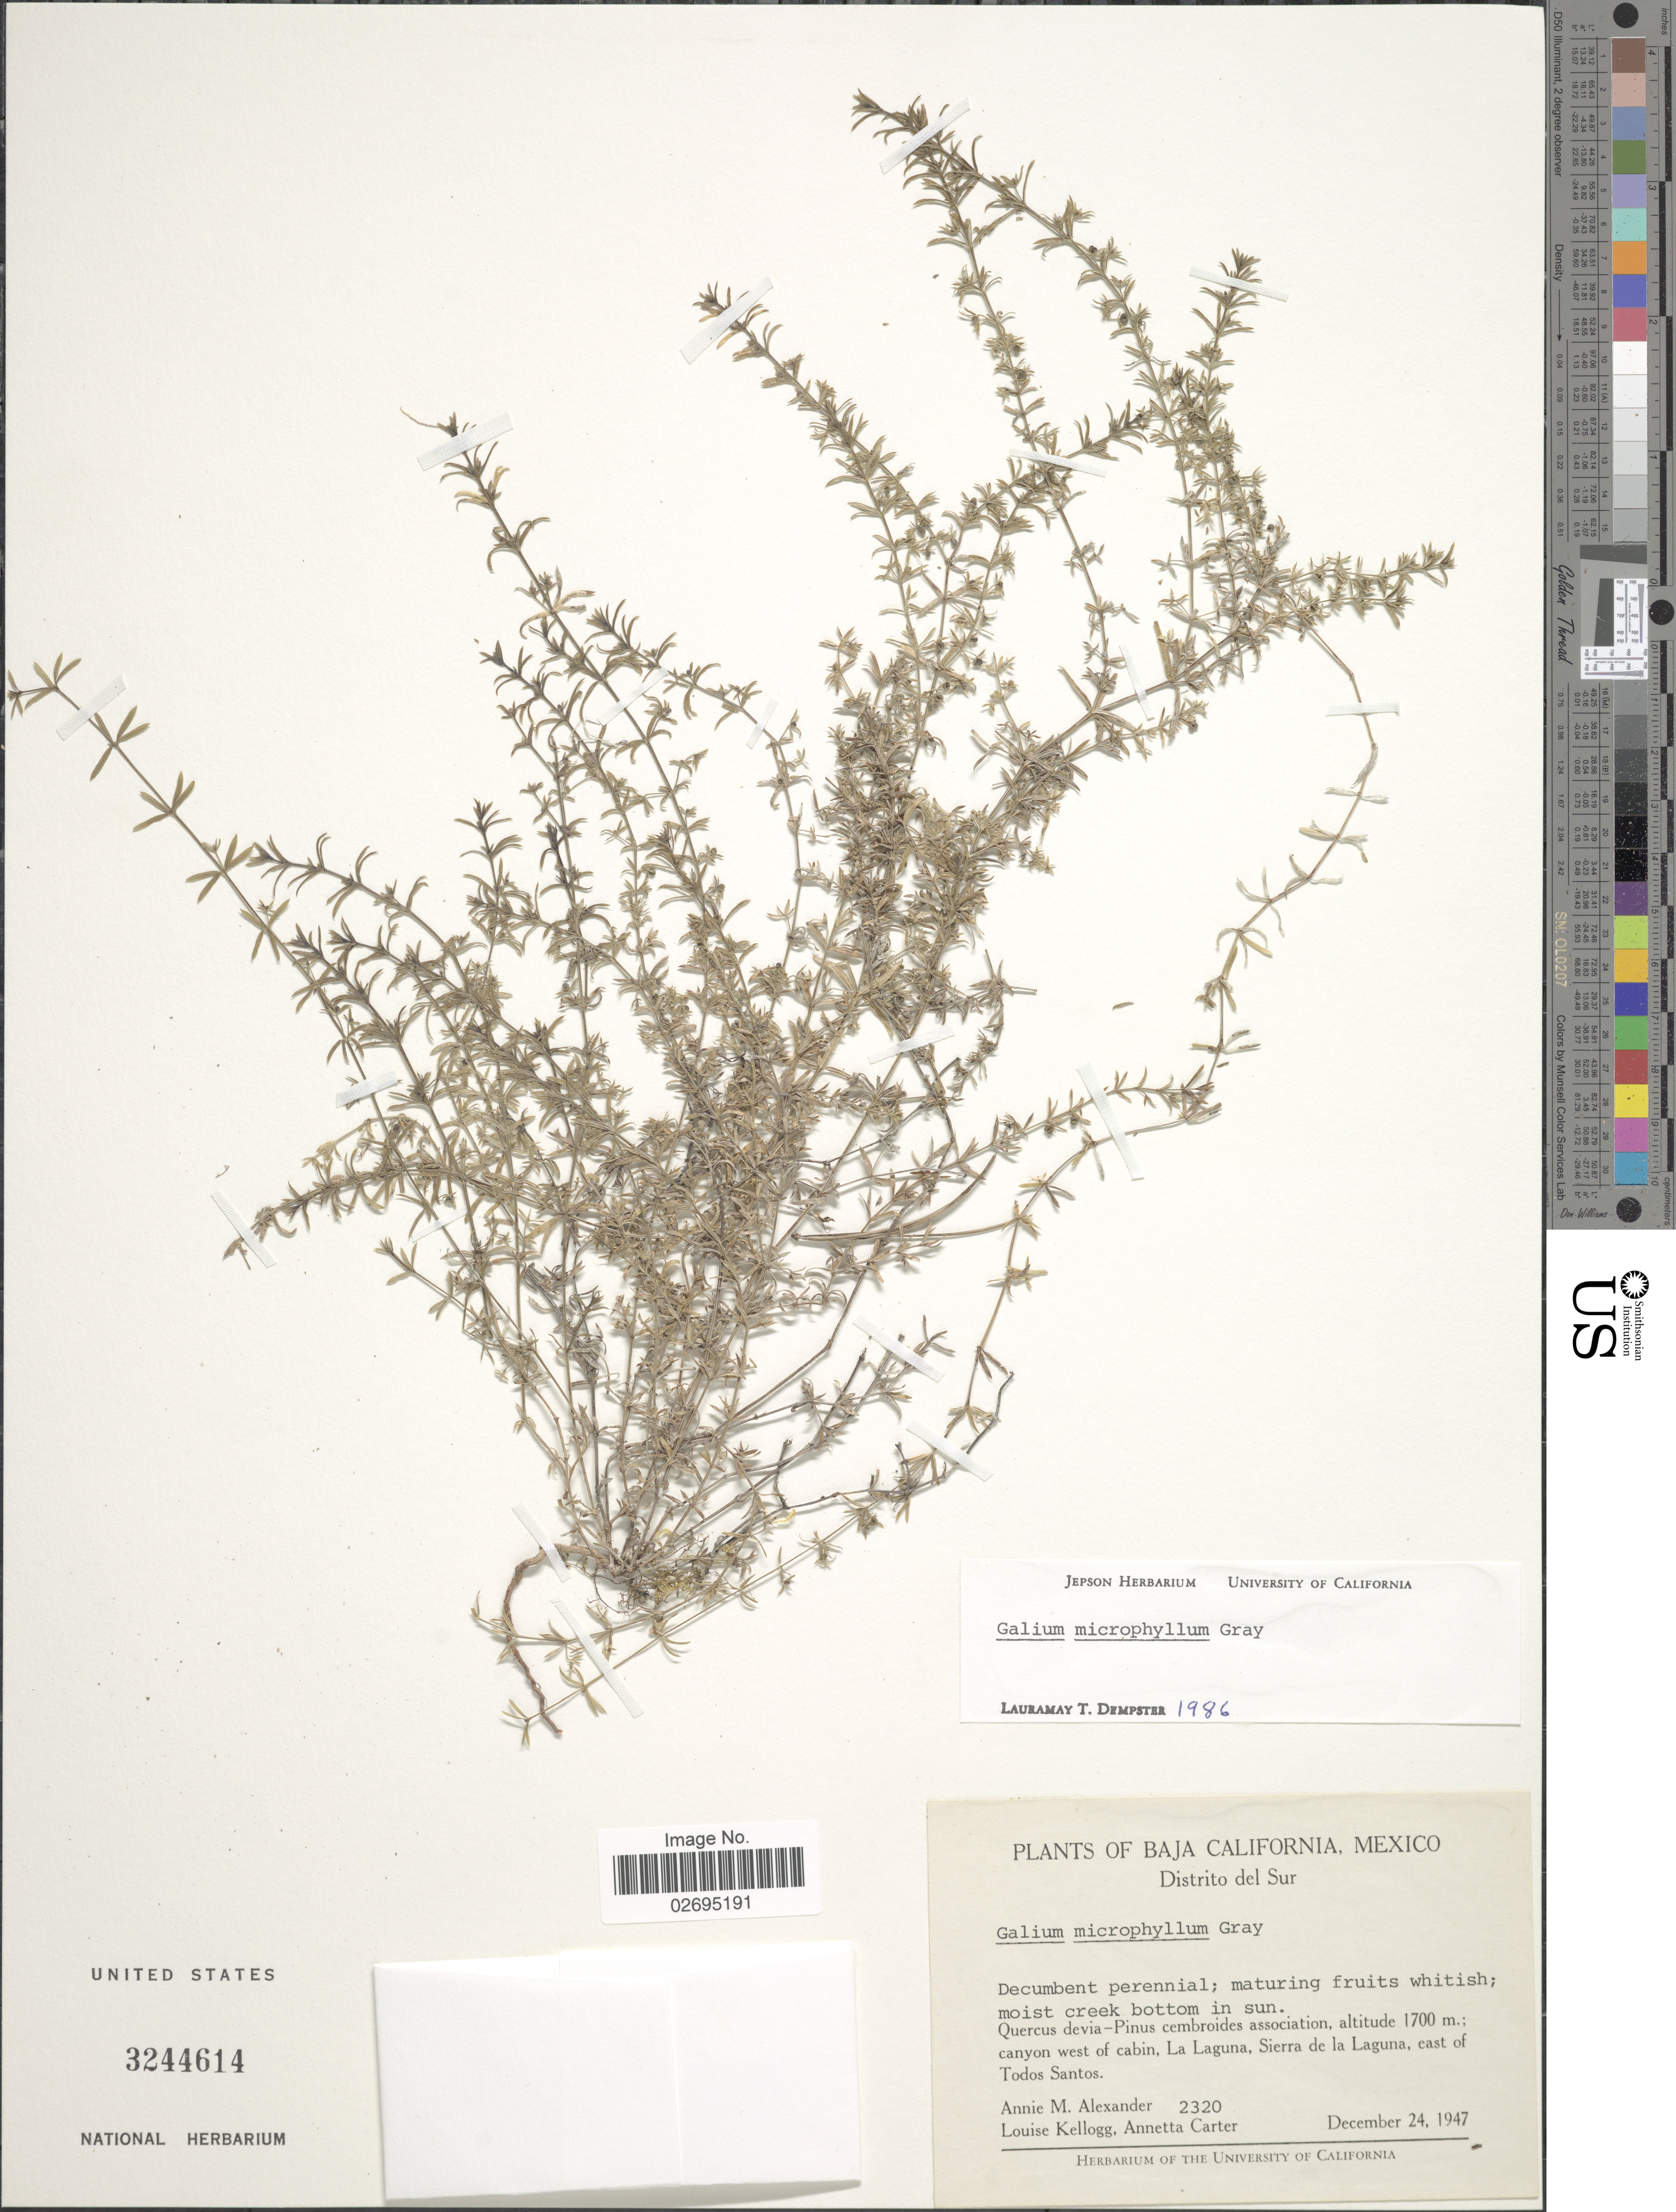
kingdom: Plantae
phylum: Tracheophyta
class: Magnoliopsida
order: Gentianales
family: Rubiaceae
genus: Galium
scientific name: Galium microphyllum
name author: A. Gray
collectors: A. M. Alexander, L. Kellogg & A. M. Carter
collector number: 2320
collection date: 1947-12-24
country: Mexico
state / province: Baja California Sur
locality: Canyon west of cabin, La Laguna, Sierra de la Laguna, east of Todos Santos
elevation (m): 1700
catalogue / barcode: US 3244614